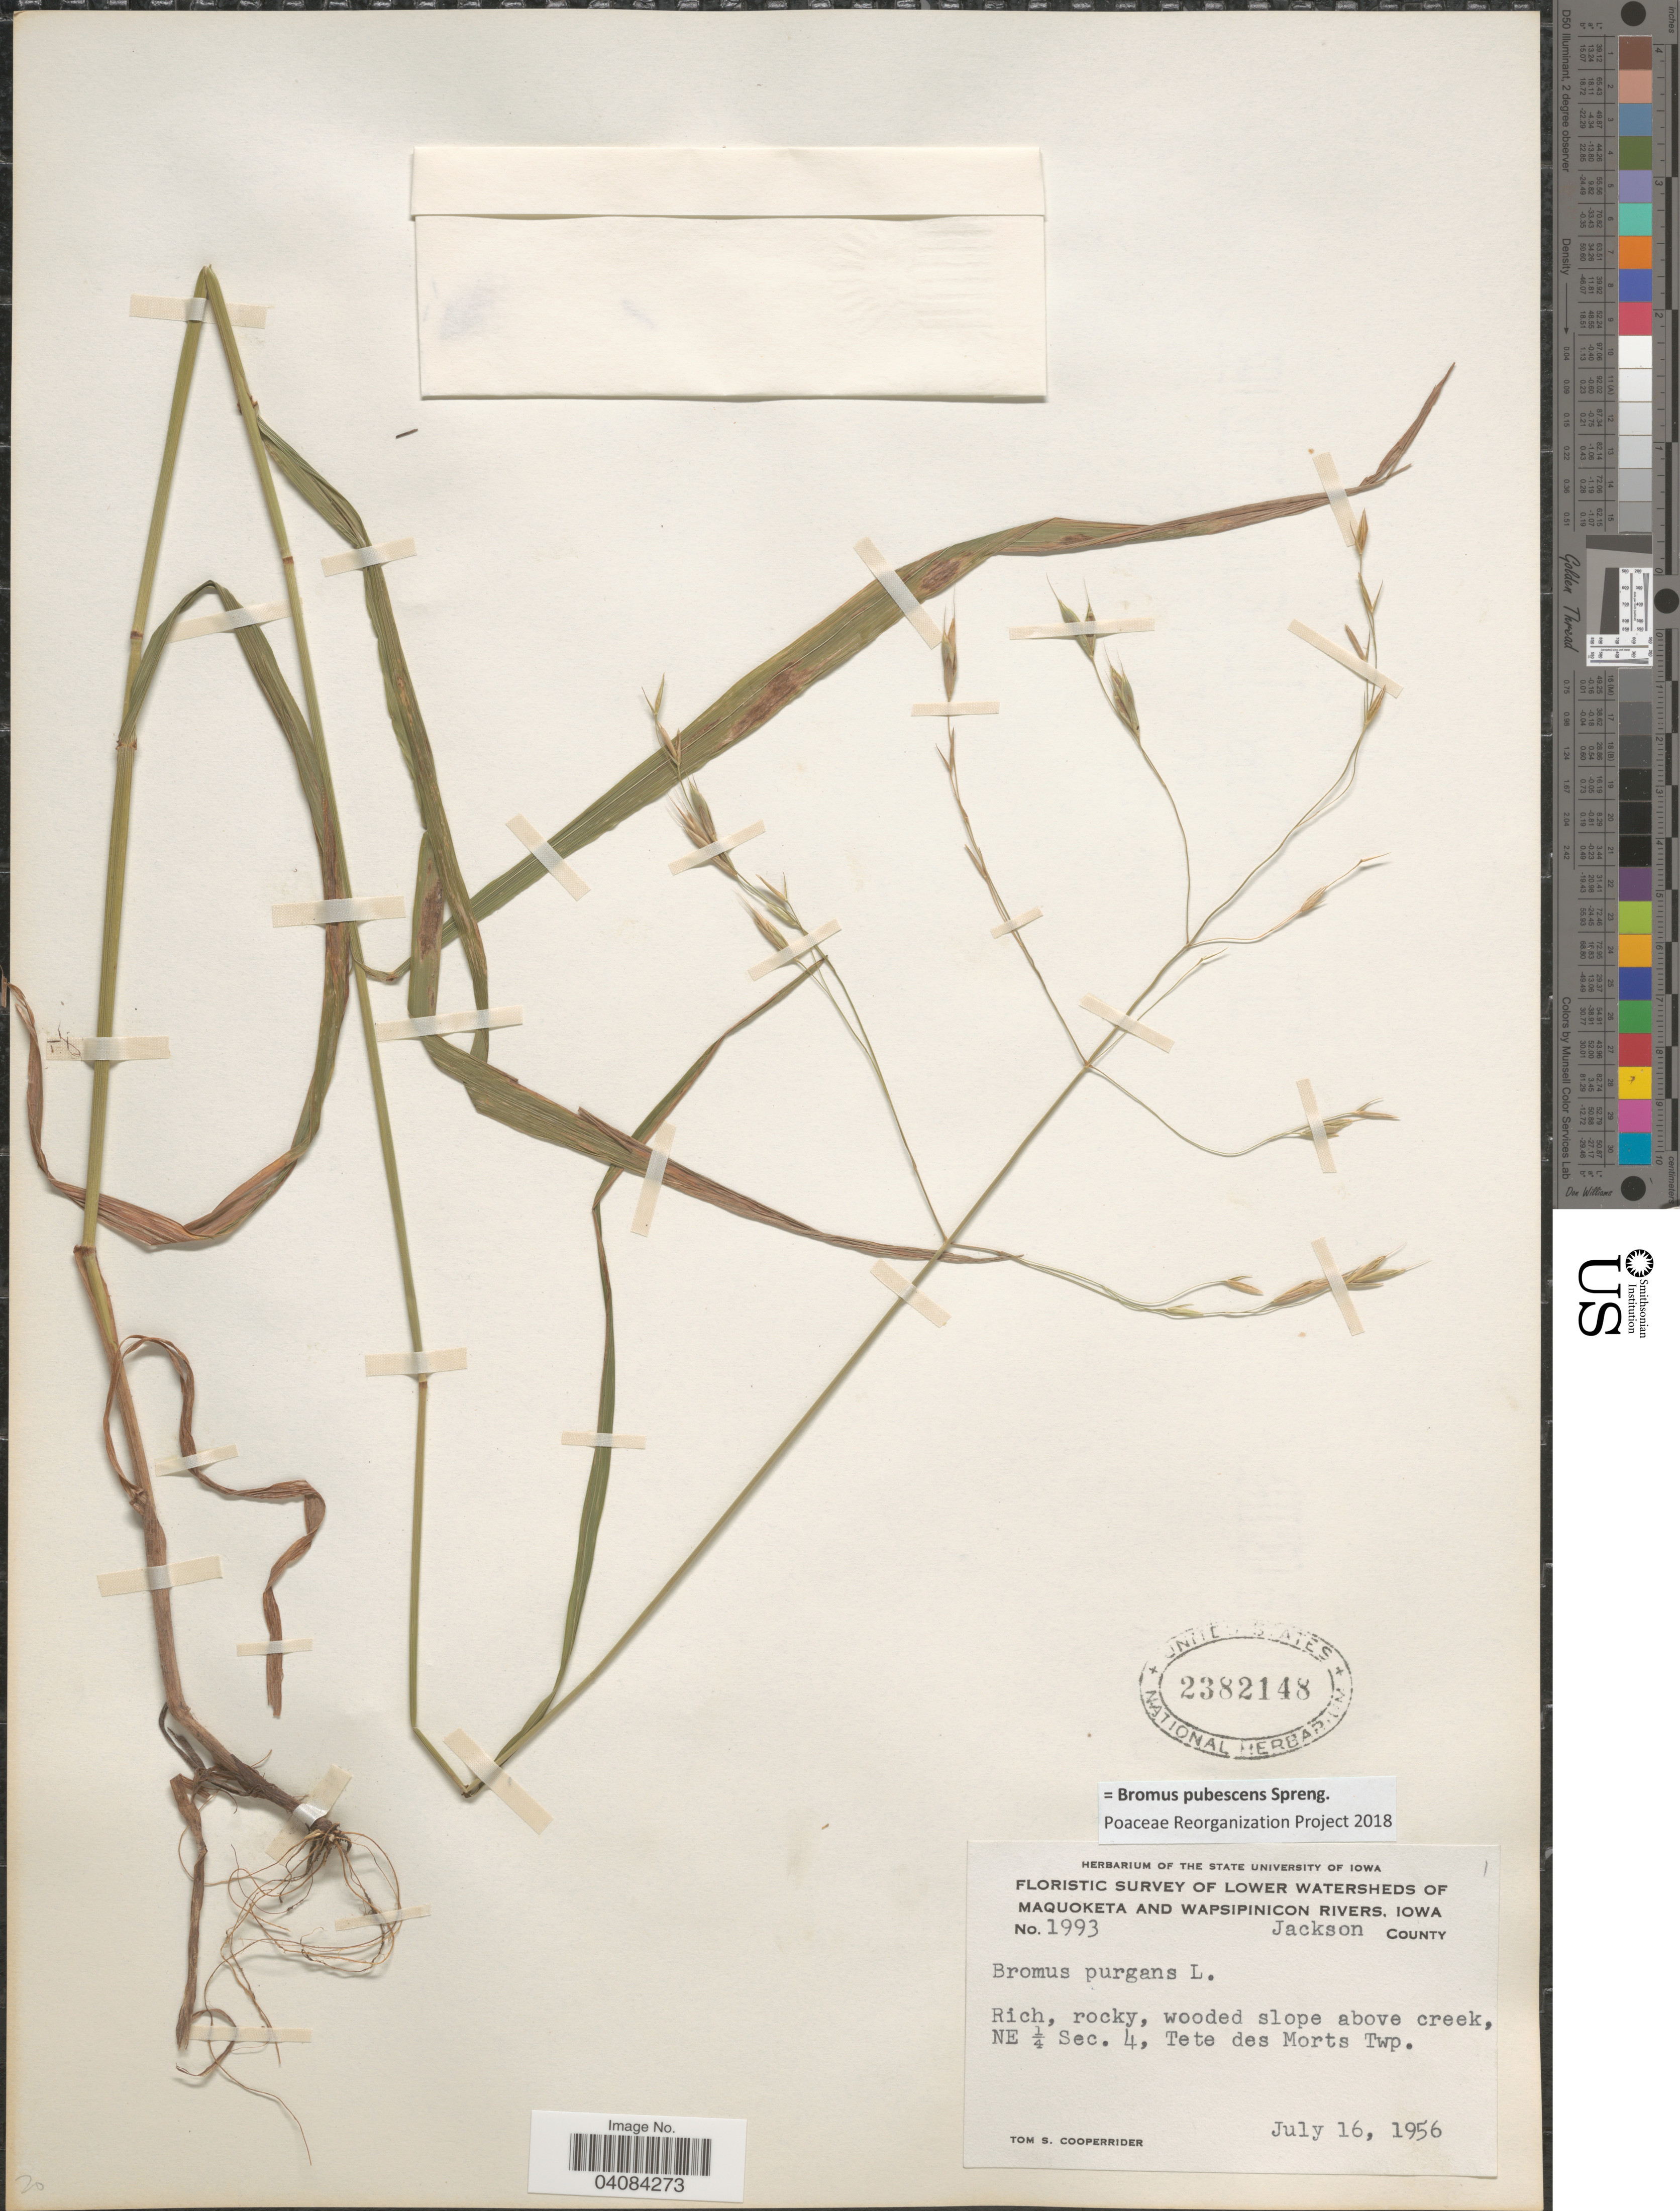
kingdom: Plantae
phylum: Tracheophyta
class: Liliopsida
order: Poales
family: Poaceae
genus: Bromus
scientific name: Bromus pubescens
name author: Muhl. ex Willd.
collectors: T. S. Cooperrider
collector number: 1993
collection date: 1956-07-16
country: United States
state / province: Iowa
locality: Floristic Survey of Lower Watersheds of Maquoketa and Wapsipinicon Rivers. Jackson County. Rich, rocky, wooded slope above creek, NE ¼ Sec. 4, Tete des Morts Twp.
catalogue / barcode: US 2382148